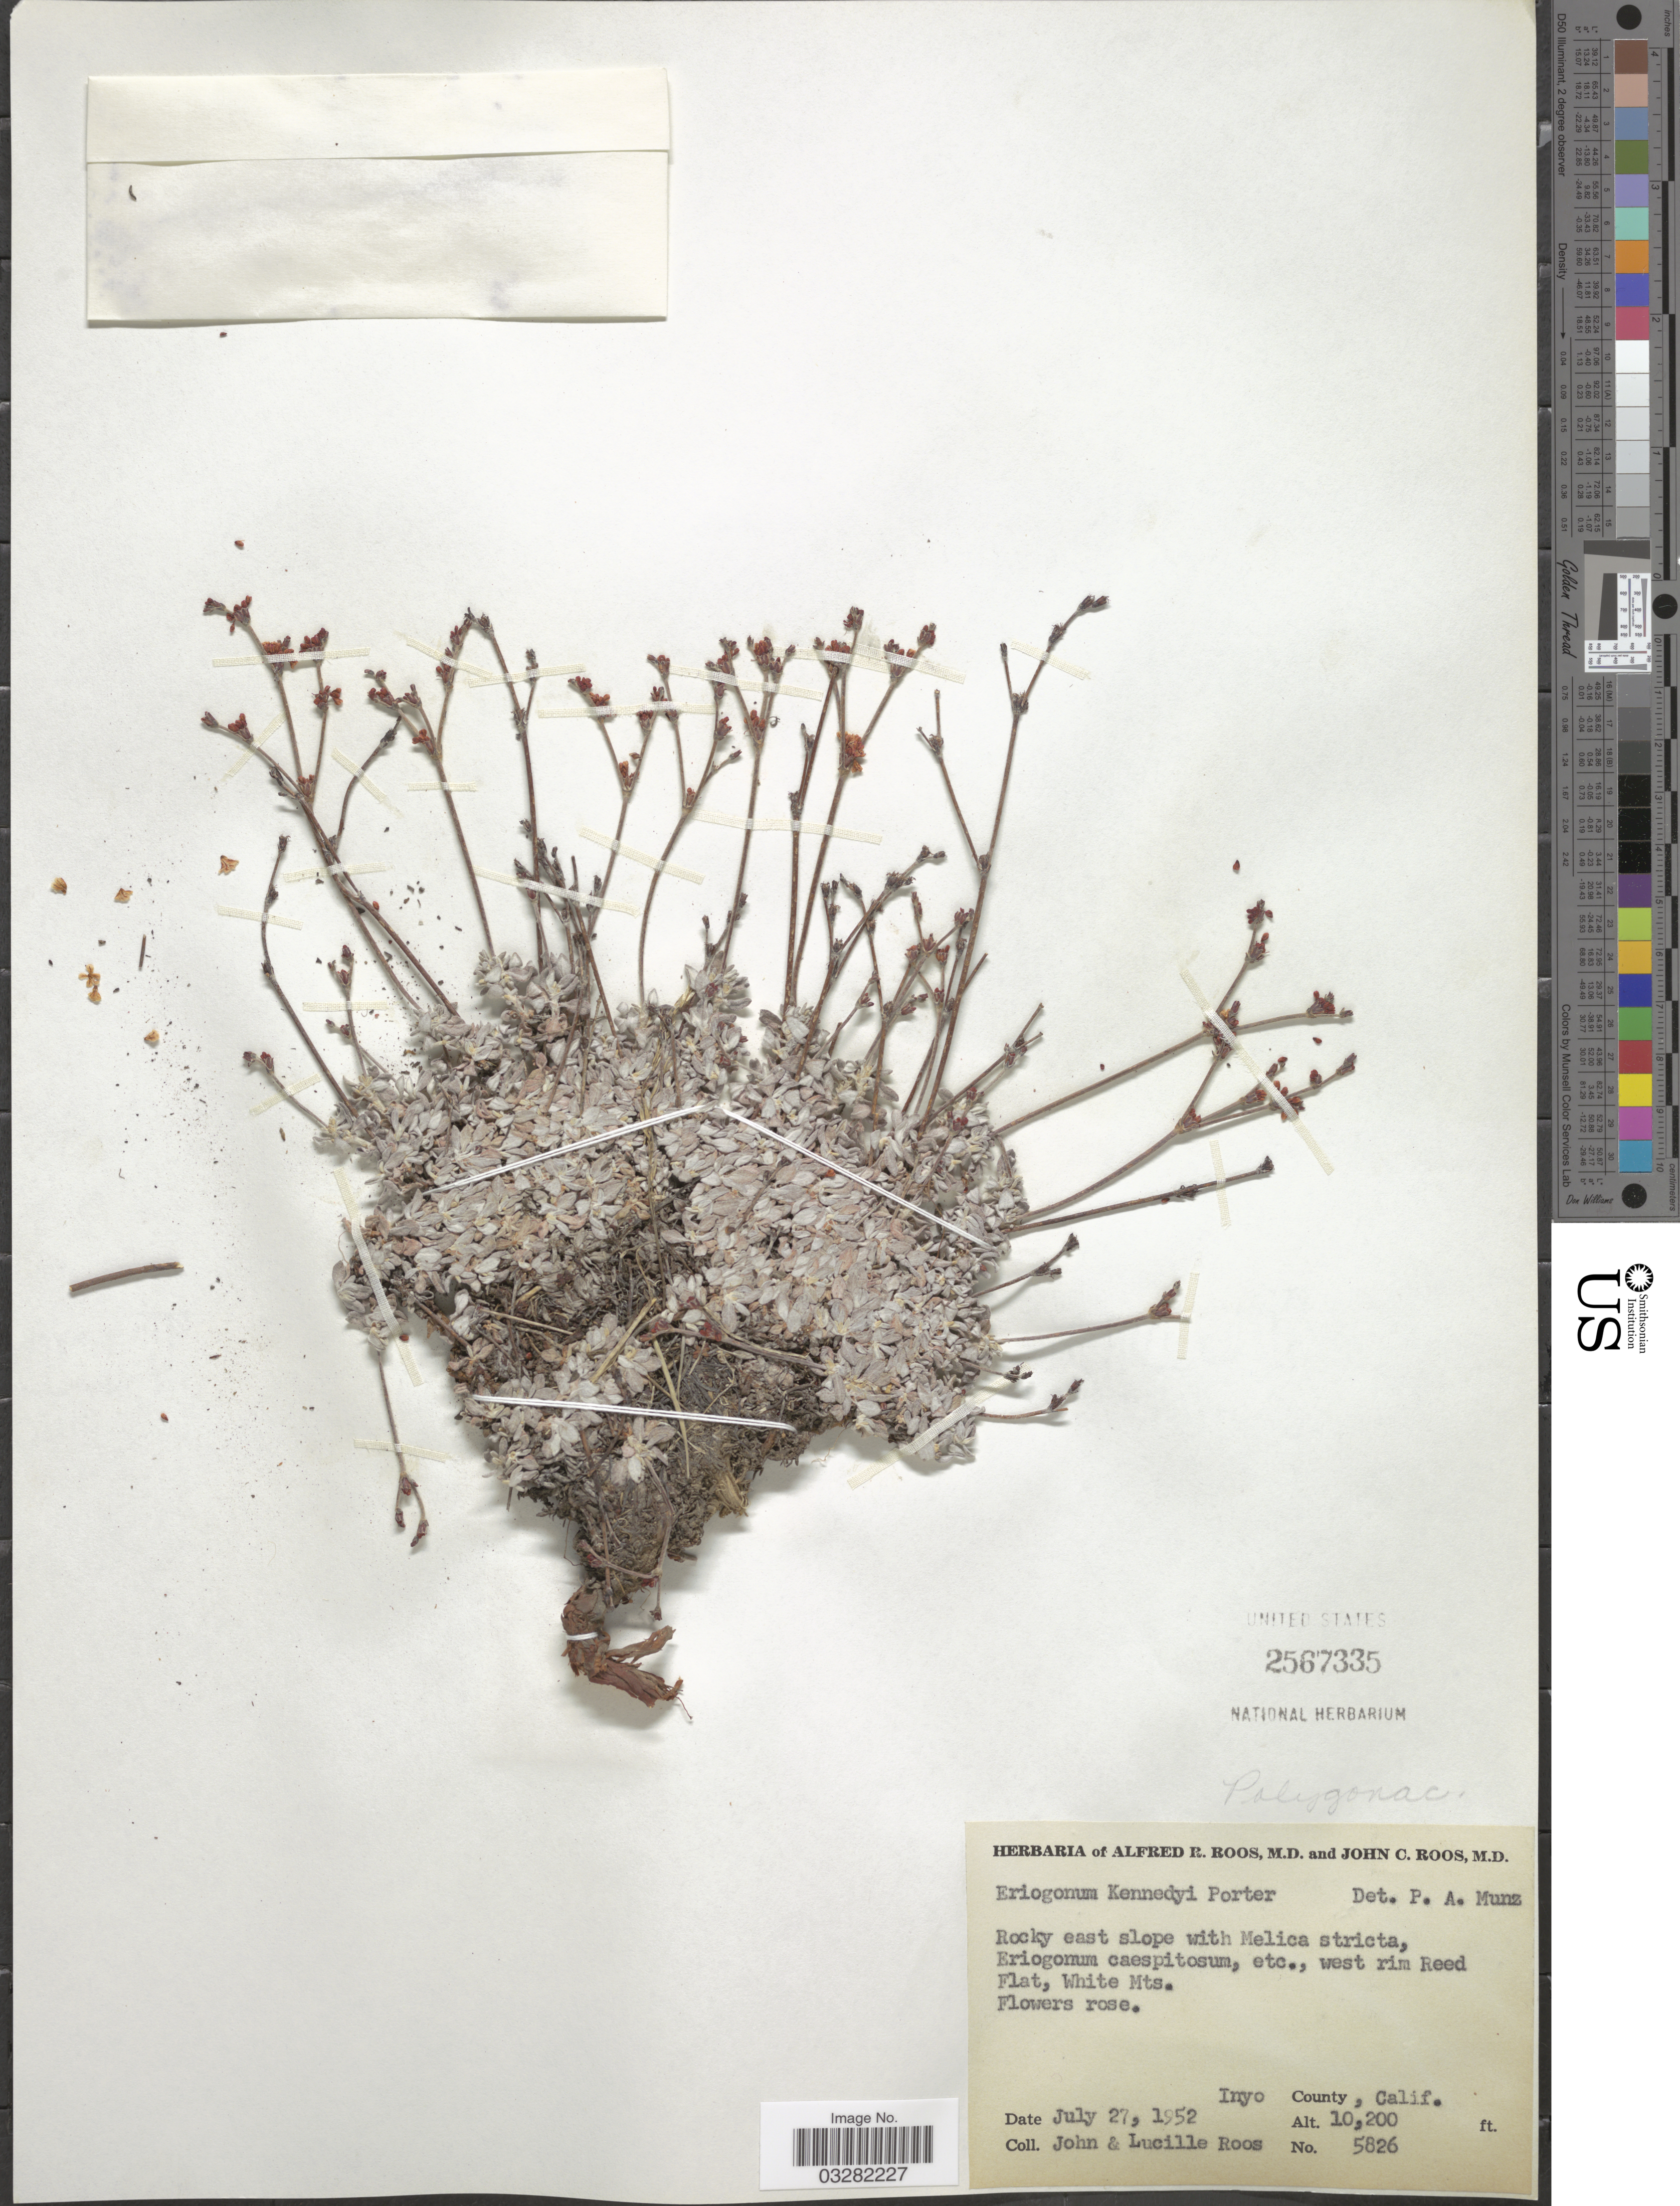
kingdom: Plantae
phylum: Tracheophyta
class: Magnoliopsida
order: Caryophyllales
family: Polygonaceae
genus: Eriogonum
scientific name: Eriogonum wrightii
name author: Torr. ex Benth. in DC.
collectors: J. C. Roos & L. Roos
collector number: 5826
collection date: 1952-07-27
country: United States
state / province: California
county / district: Inyo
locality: West rim Reed Flat, White Mts. Inyo County.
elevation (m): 3109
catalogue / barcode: US 2567335